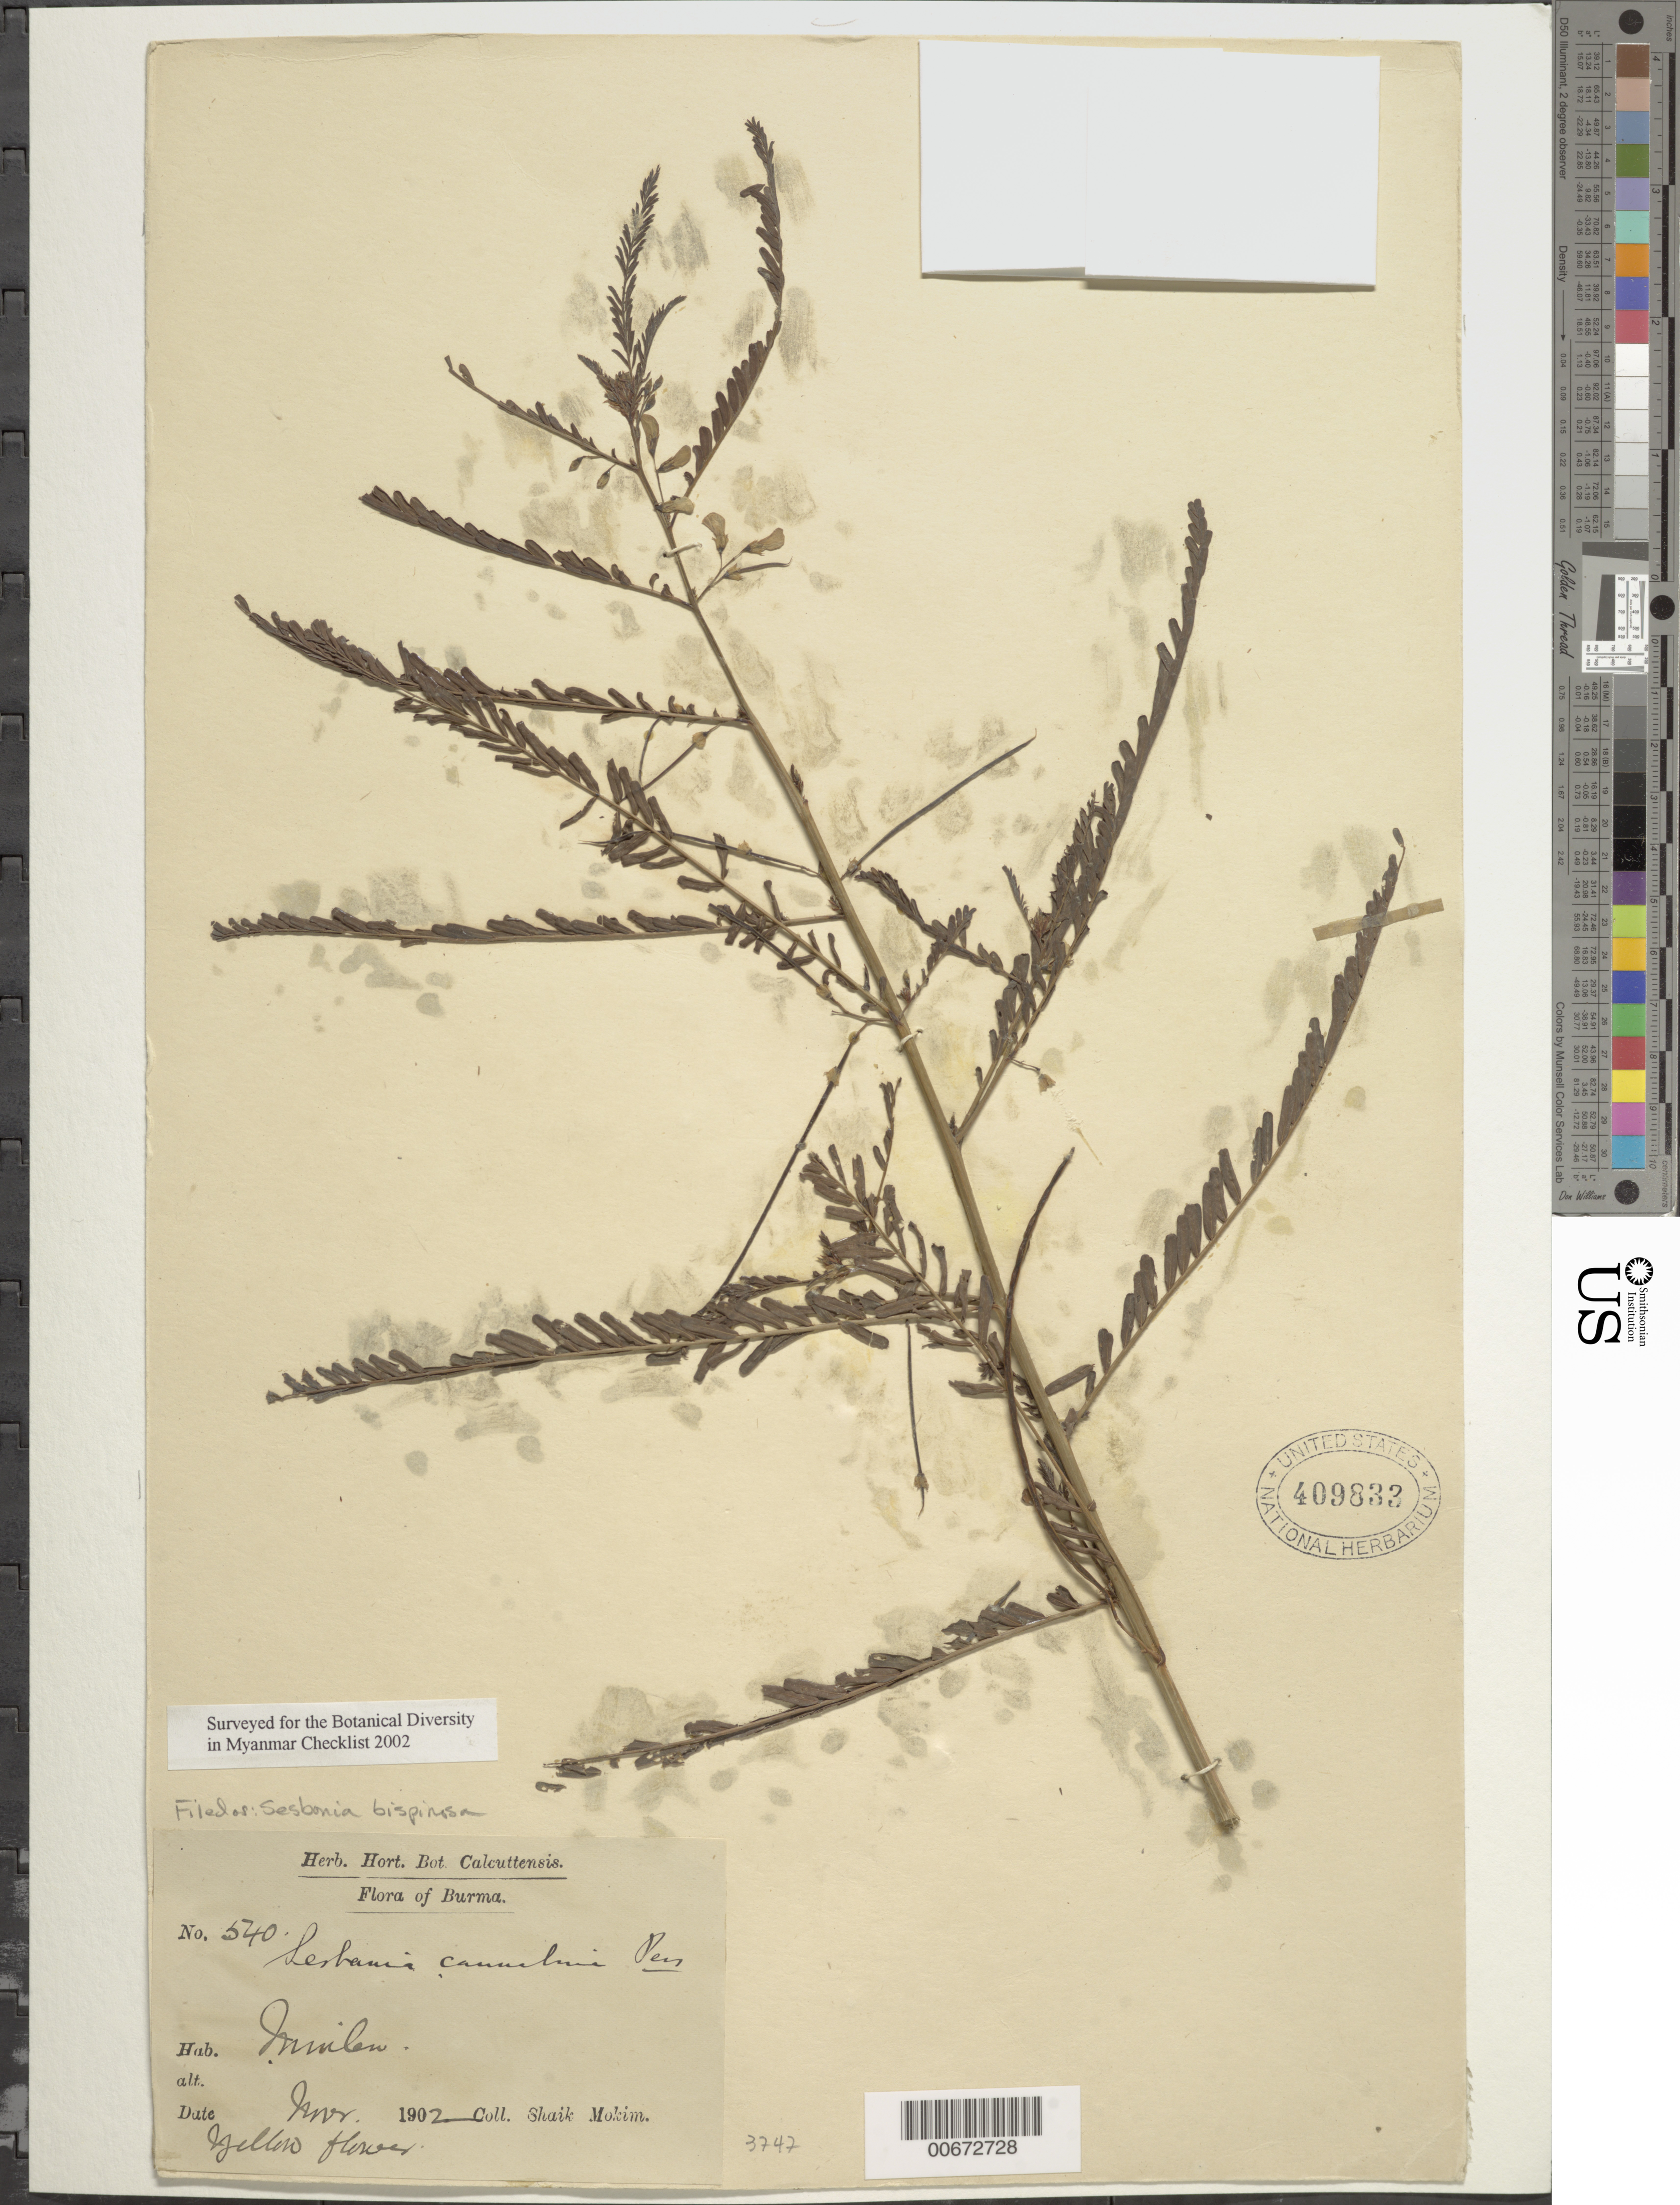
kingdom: Plantae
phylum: Tracheophyta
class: Magnoliopsida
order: Fabales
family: Fabaceae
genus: Sesbania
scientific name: Sesbania bispinosa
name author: (Jacq.) Steud.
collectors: S. Mokim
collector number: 540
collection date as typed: Nov 1902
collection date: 1902-11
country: Myanmar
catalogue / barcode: US 409833